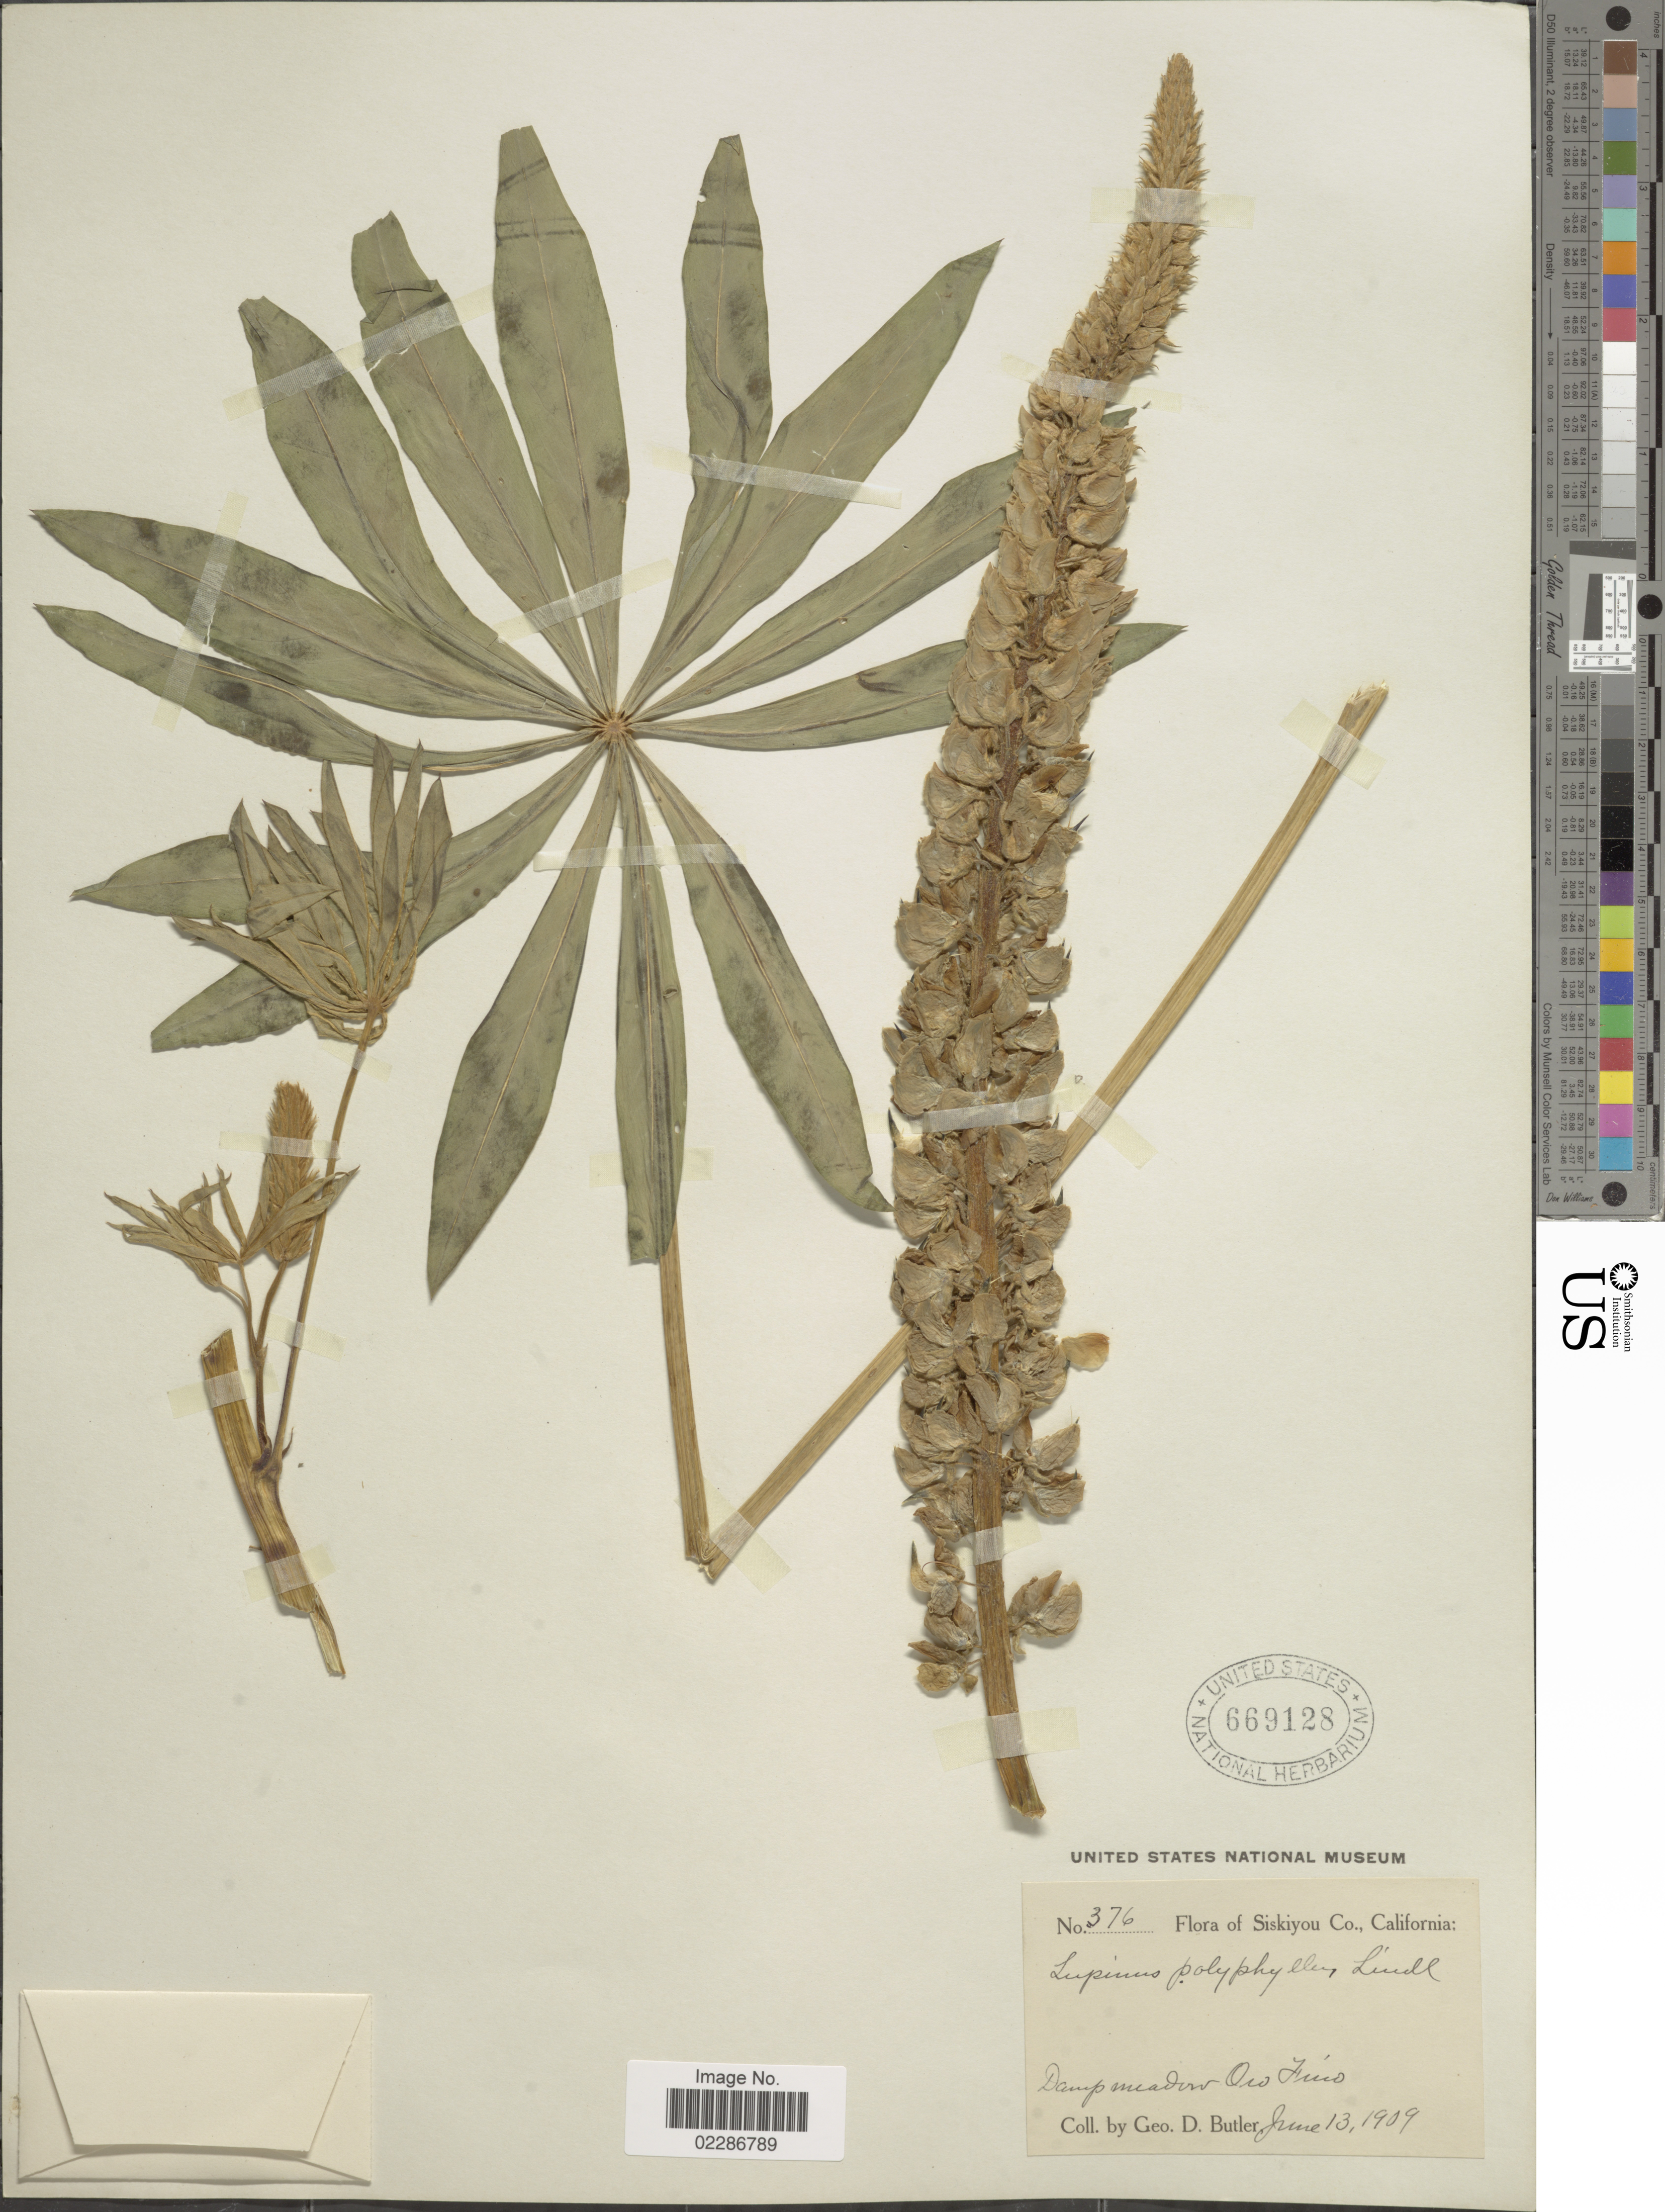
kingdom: Plantae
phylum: Tracheophyta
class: Magnoliopsida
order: Fabales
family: Fabaceae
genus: Lupinus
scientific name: Lupinus polyphyllus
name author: Lindl.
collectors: G. D. Butler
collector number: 376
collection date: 1909-06-13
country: United States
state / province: California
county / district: Siskiyou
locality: Siskiyou Co., Damp meadow Oro Fuio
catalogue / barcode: US 669128